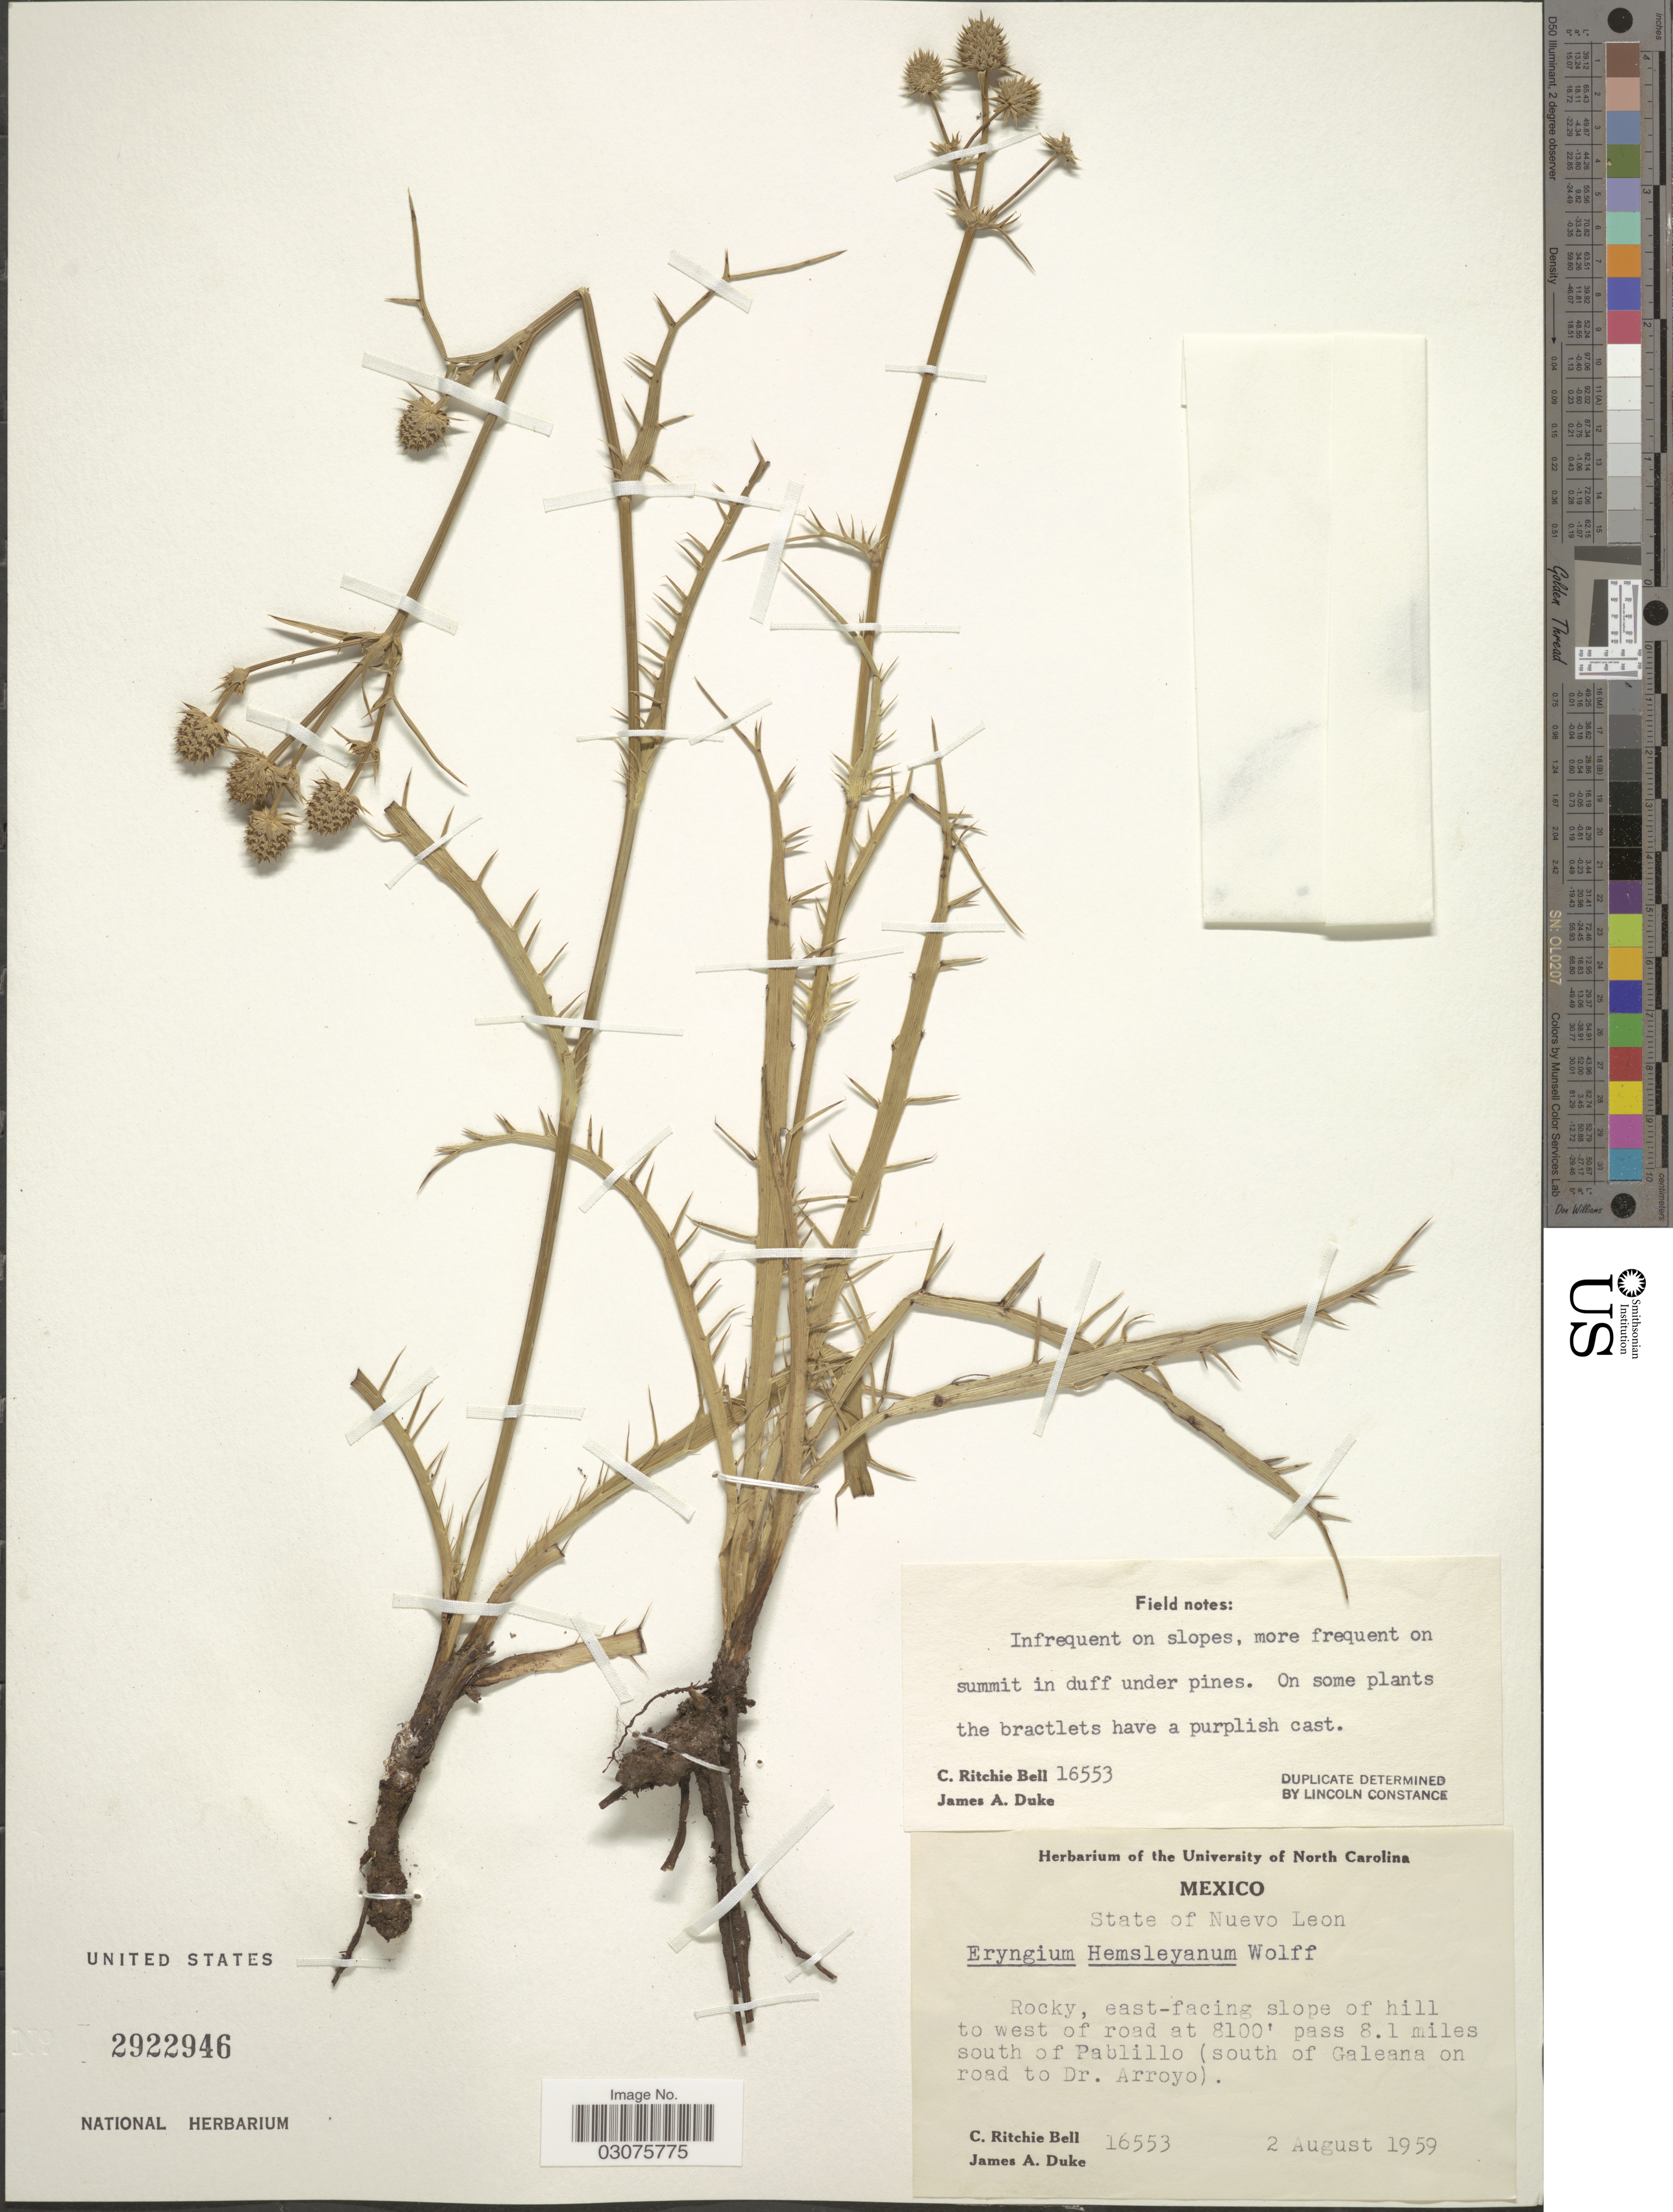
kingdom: Plantae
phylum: Tracheophyta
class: Magnoliopsida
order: Apiales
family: Apiaceae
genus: Eryngium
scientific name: Eryngium hemsleyanum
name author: H. Wolff in Engl.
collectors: C. R. Bell & J. A. Duke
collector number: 16553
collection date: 1959-08-02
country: Mexico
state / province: Nuevo León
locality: East-facing slope of hill to west of road, pass 8.1 miles south of Pablillo (south of Galeana on road to Dr. Arroyo).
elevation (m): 2469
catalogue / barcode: US 2922946